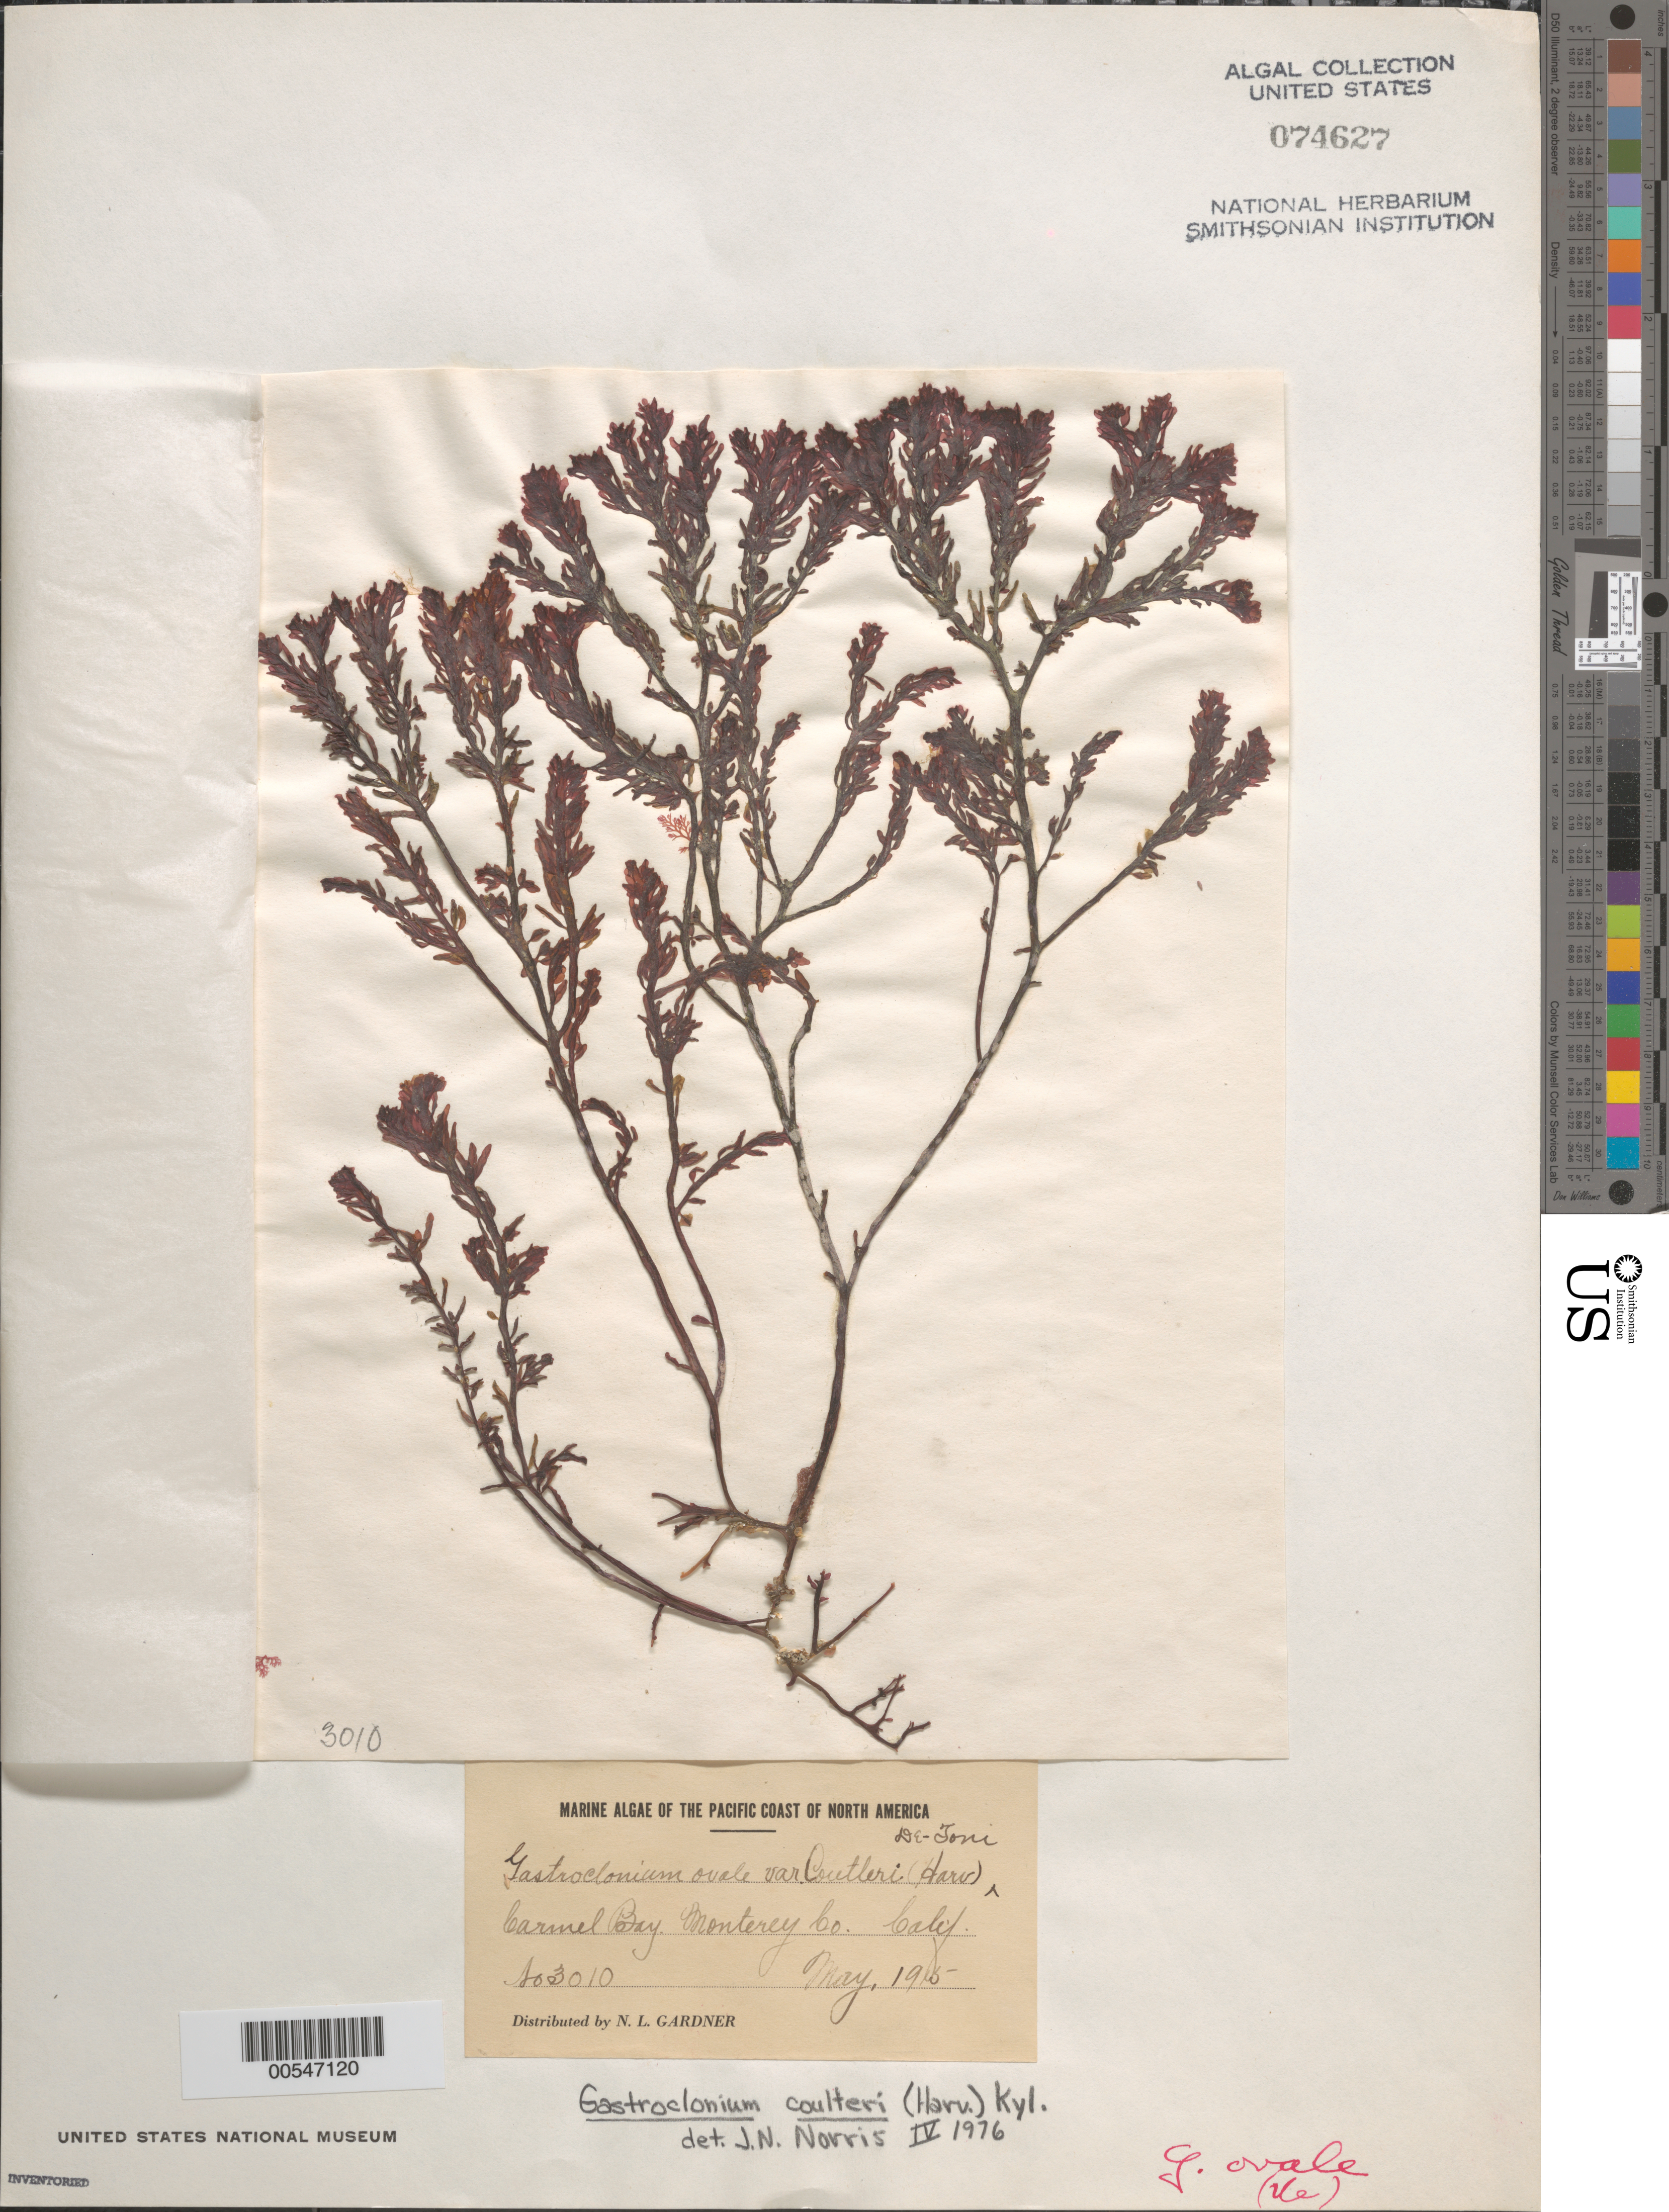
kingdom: Plantae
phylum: Rhodophyta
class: Florideophyceae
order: Rhodymeniales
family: Champiaceae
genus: Neogastroclonium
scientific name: Neogastroclonium subarticulatum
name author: (Turner) L. Le Gall et al.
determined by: Algae name updating Project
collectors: N. Gardner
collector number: NLG 3010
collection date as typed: May 1915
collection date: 1915-05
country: United States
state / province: California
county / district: Monterey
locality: Carmel Bay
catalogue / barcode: US 74627